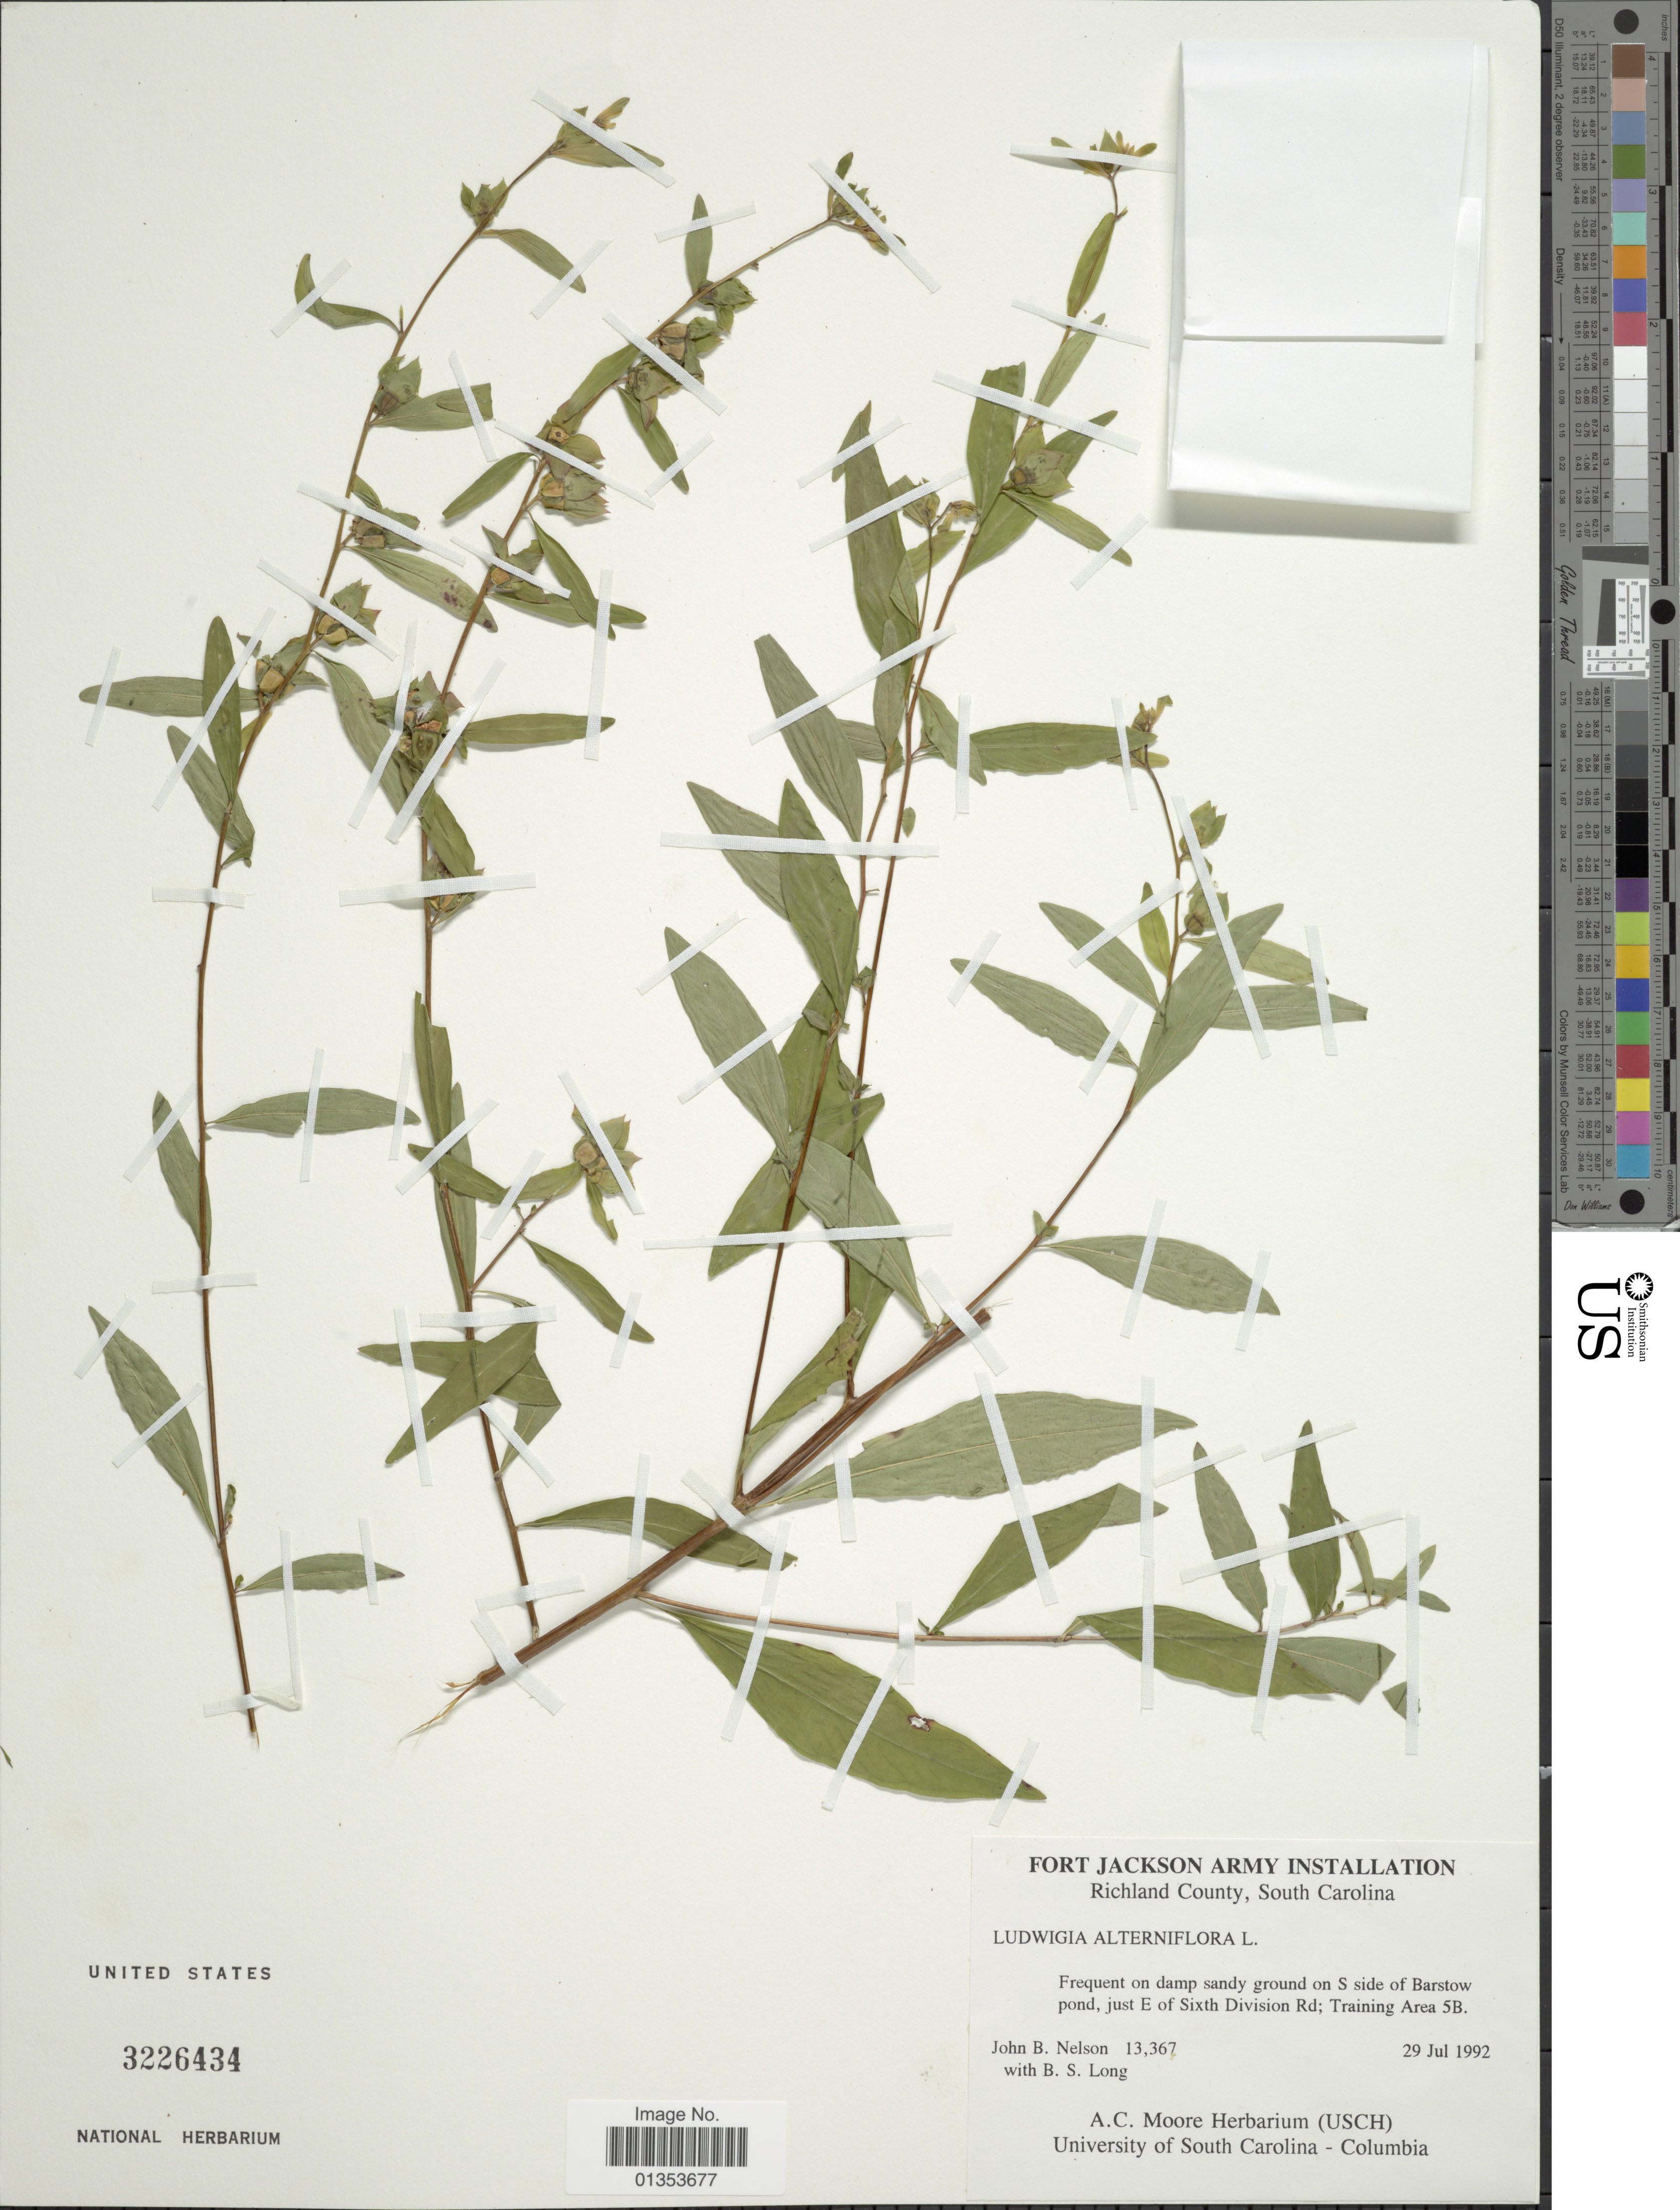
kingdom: Plantae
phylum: Tracheophyta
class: Magnoliopsida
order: Myrtales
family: Onagraceae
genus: Ludwigia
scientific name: Ludwigia alternifolia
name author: L.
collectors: J. B. Nelson & B. Long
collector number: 13367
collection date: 1992-07-29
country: United States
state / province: South Carolina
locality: Richland County, Frequent on damp sandy ground on S side of Barstow pond, just E of Sixth Division Rd; Training Area 5B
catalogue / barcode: US 3226434